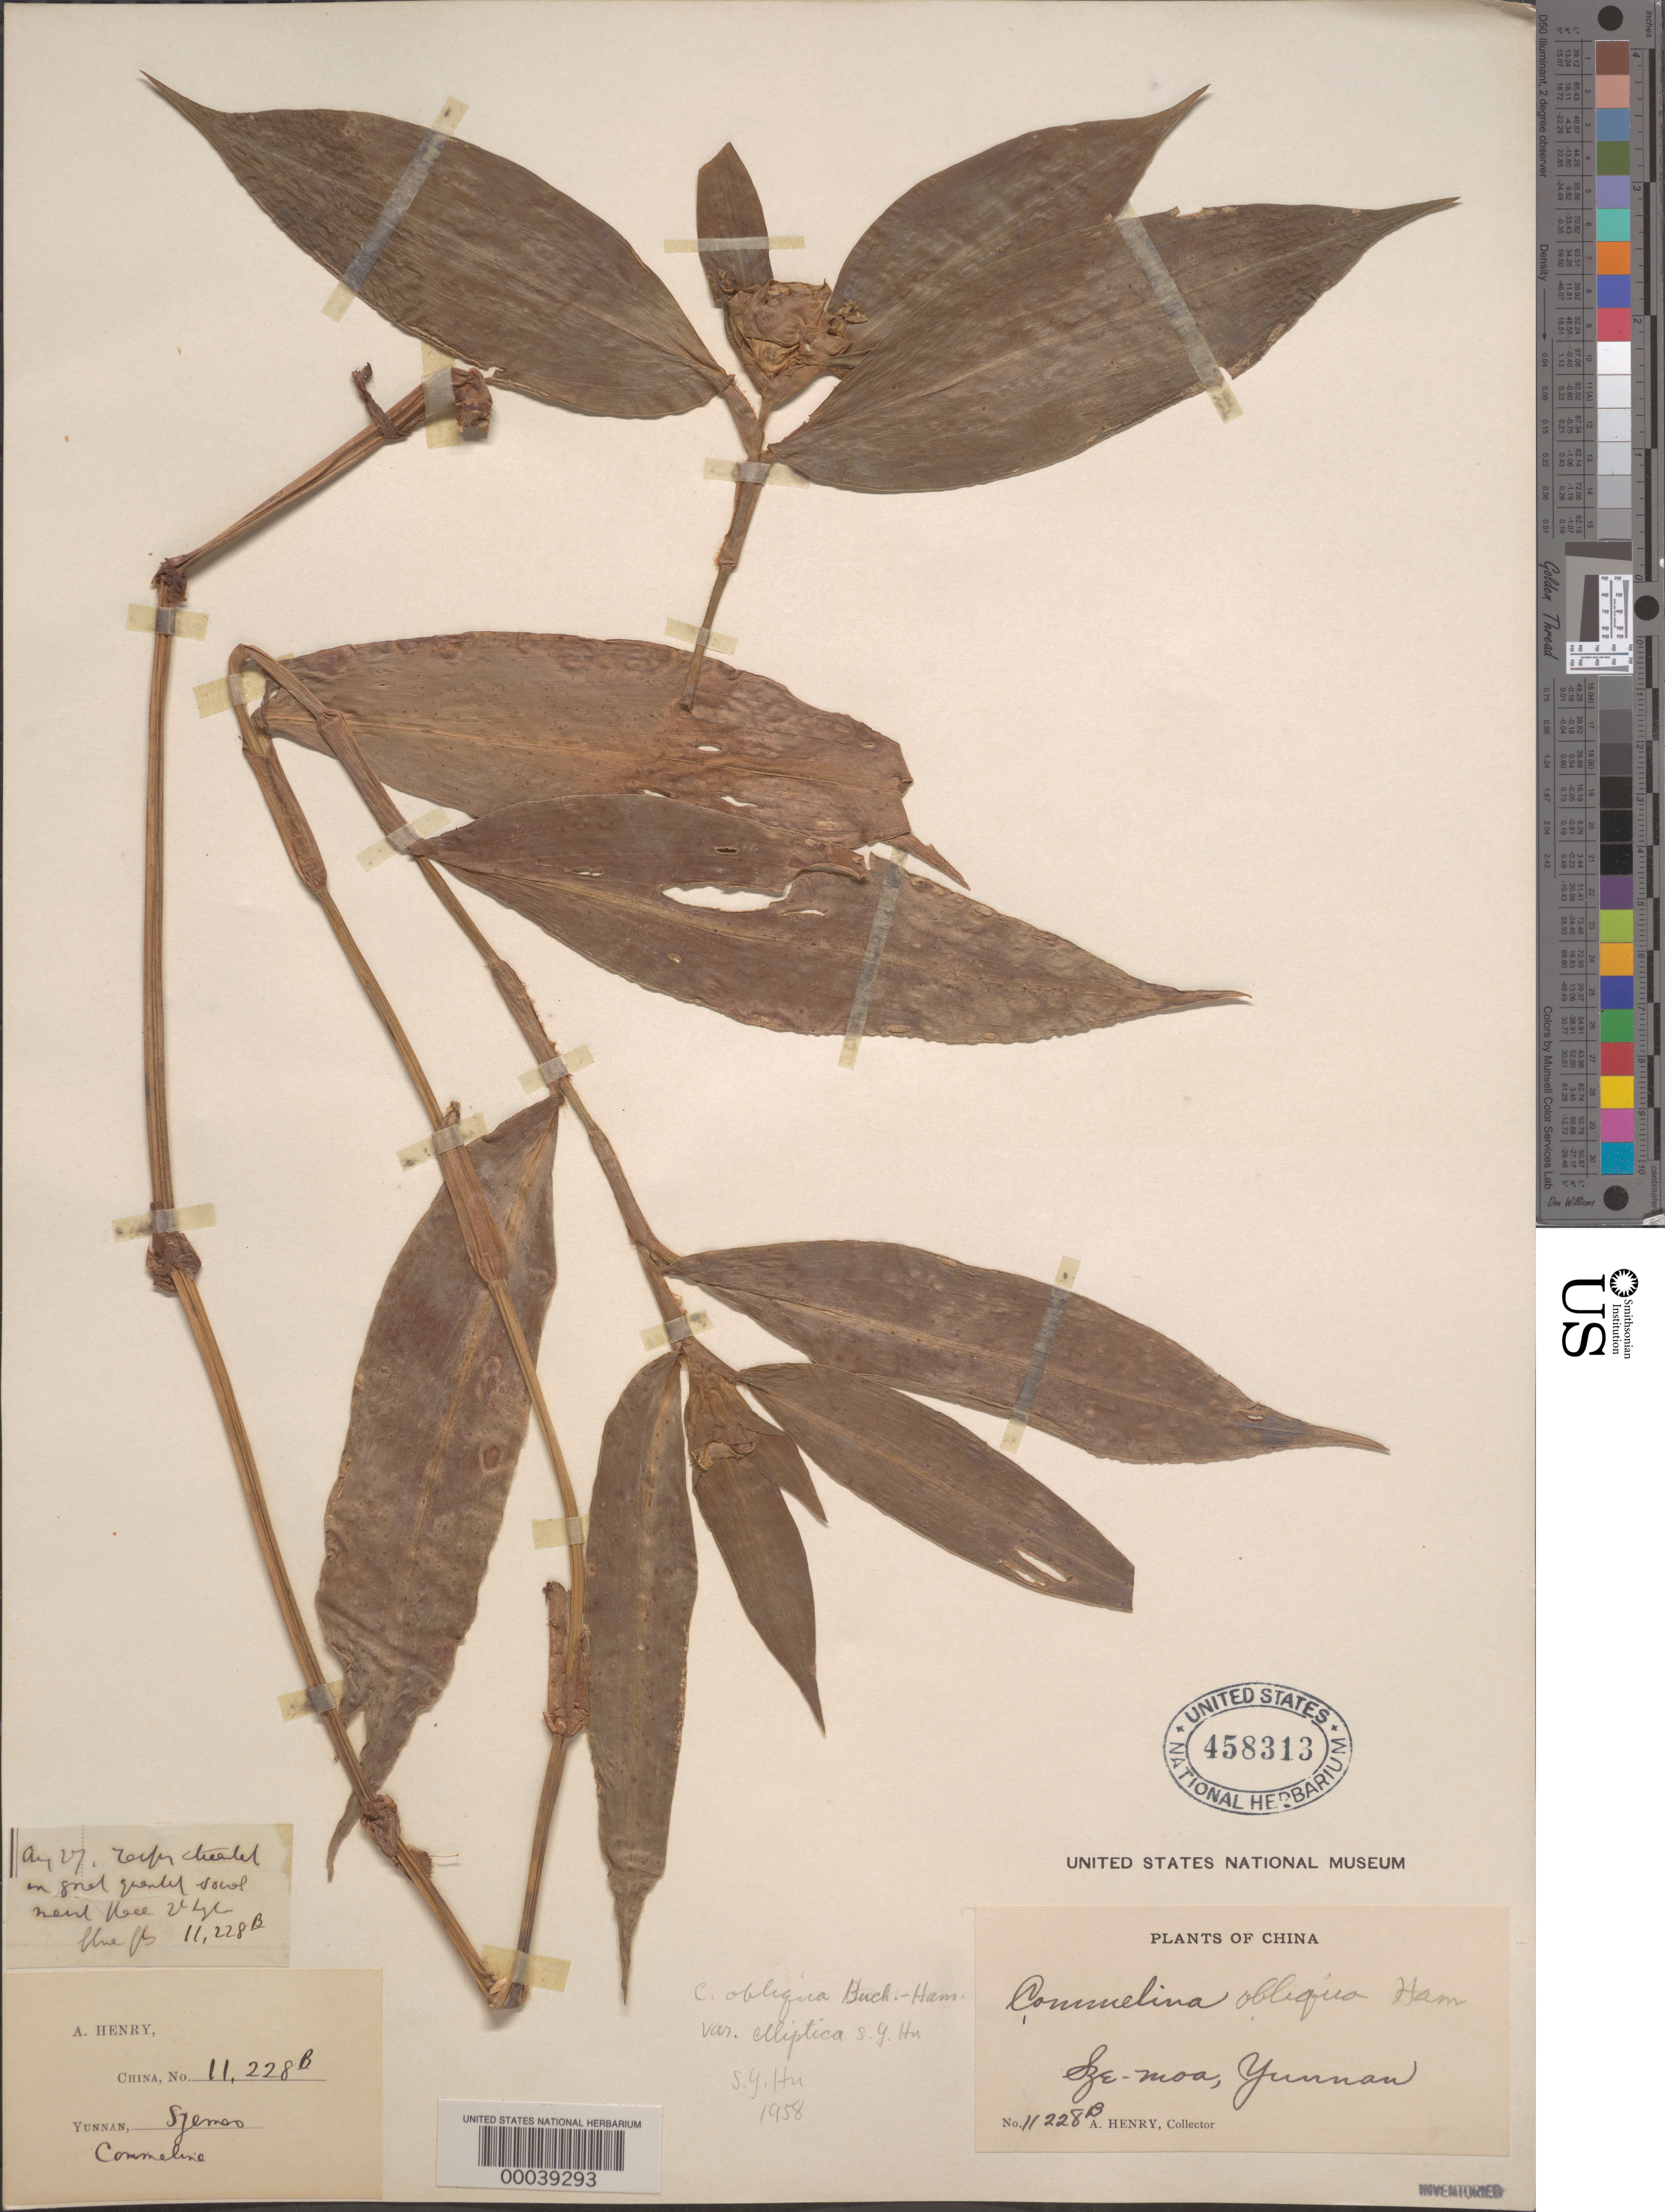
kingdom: Plantae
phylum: Tracheophyta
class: Liliopsida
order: Commelinales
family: Commelinaceae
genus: Commelina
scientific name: Commelina paludosa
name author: Blume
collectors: A. Henry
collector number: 11228 B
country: China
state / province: Yunnan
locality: Sze-moa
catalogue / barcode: US 458313